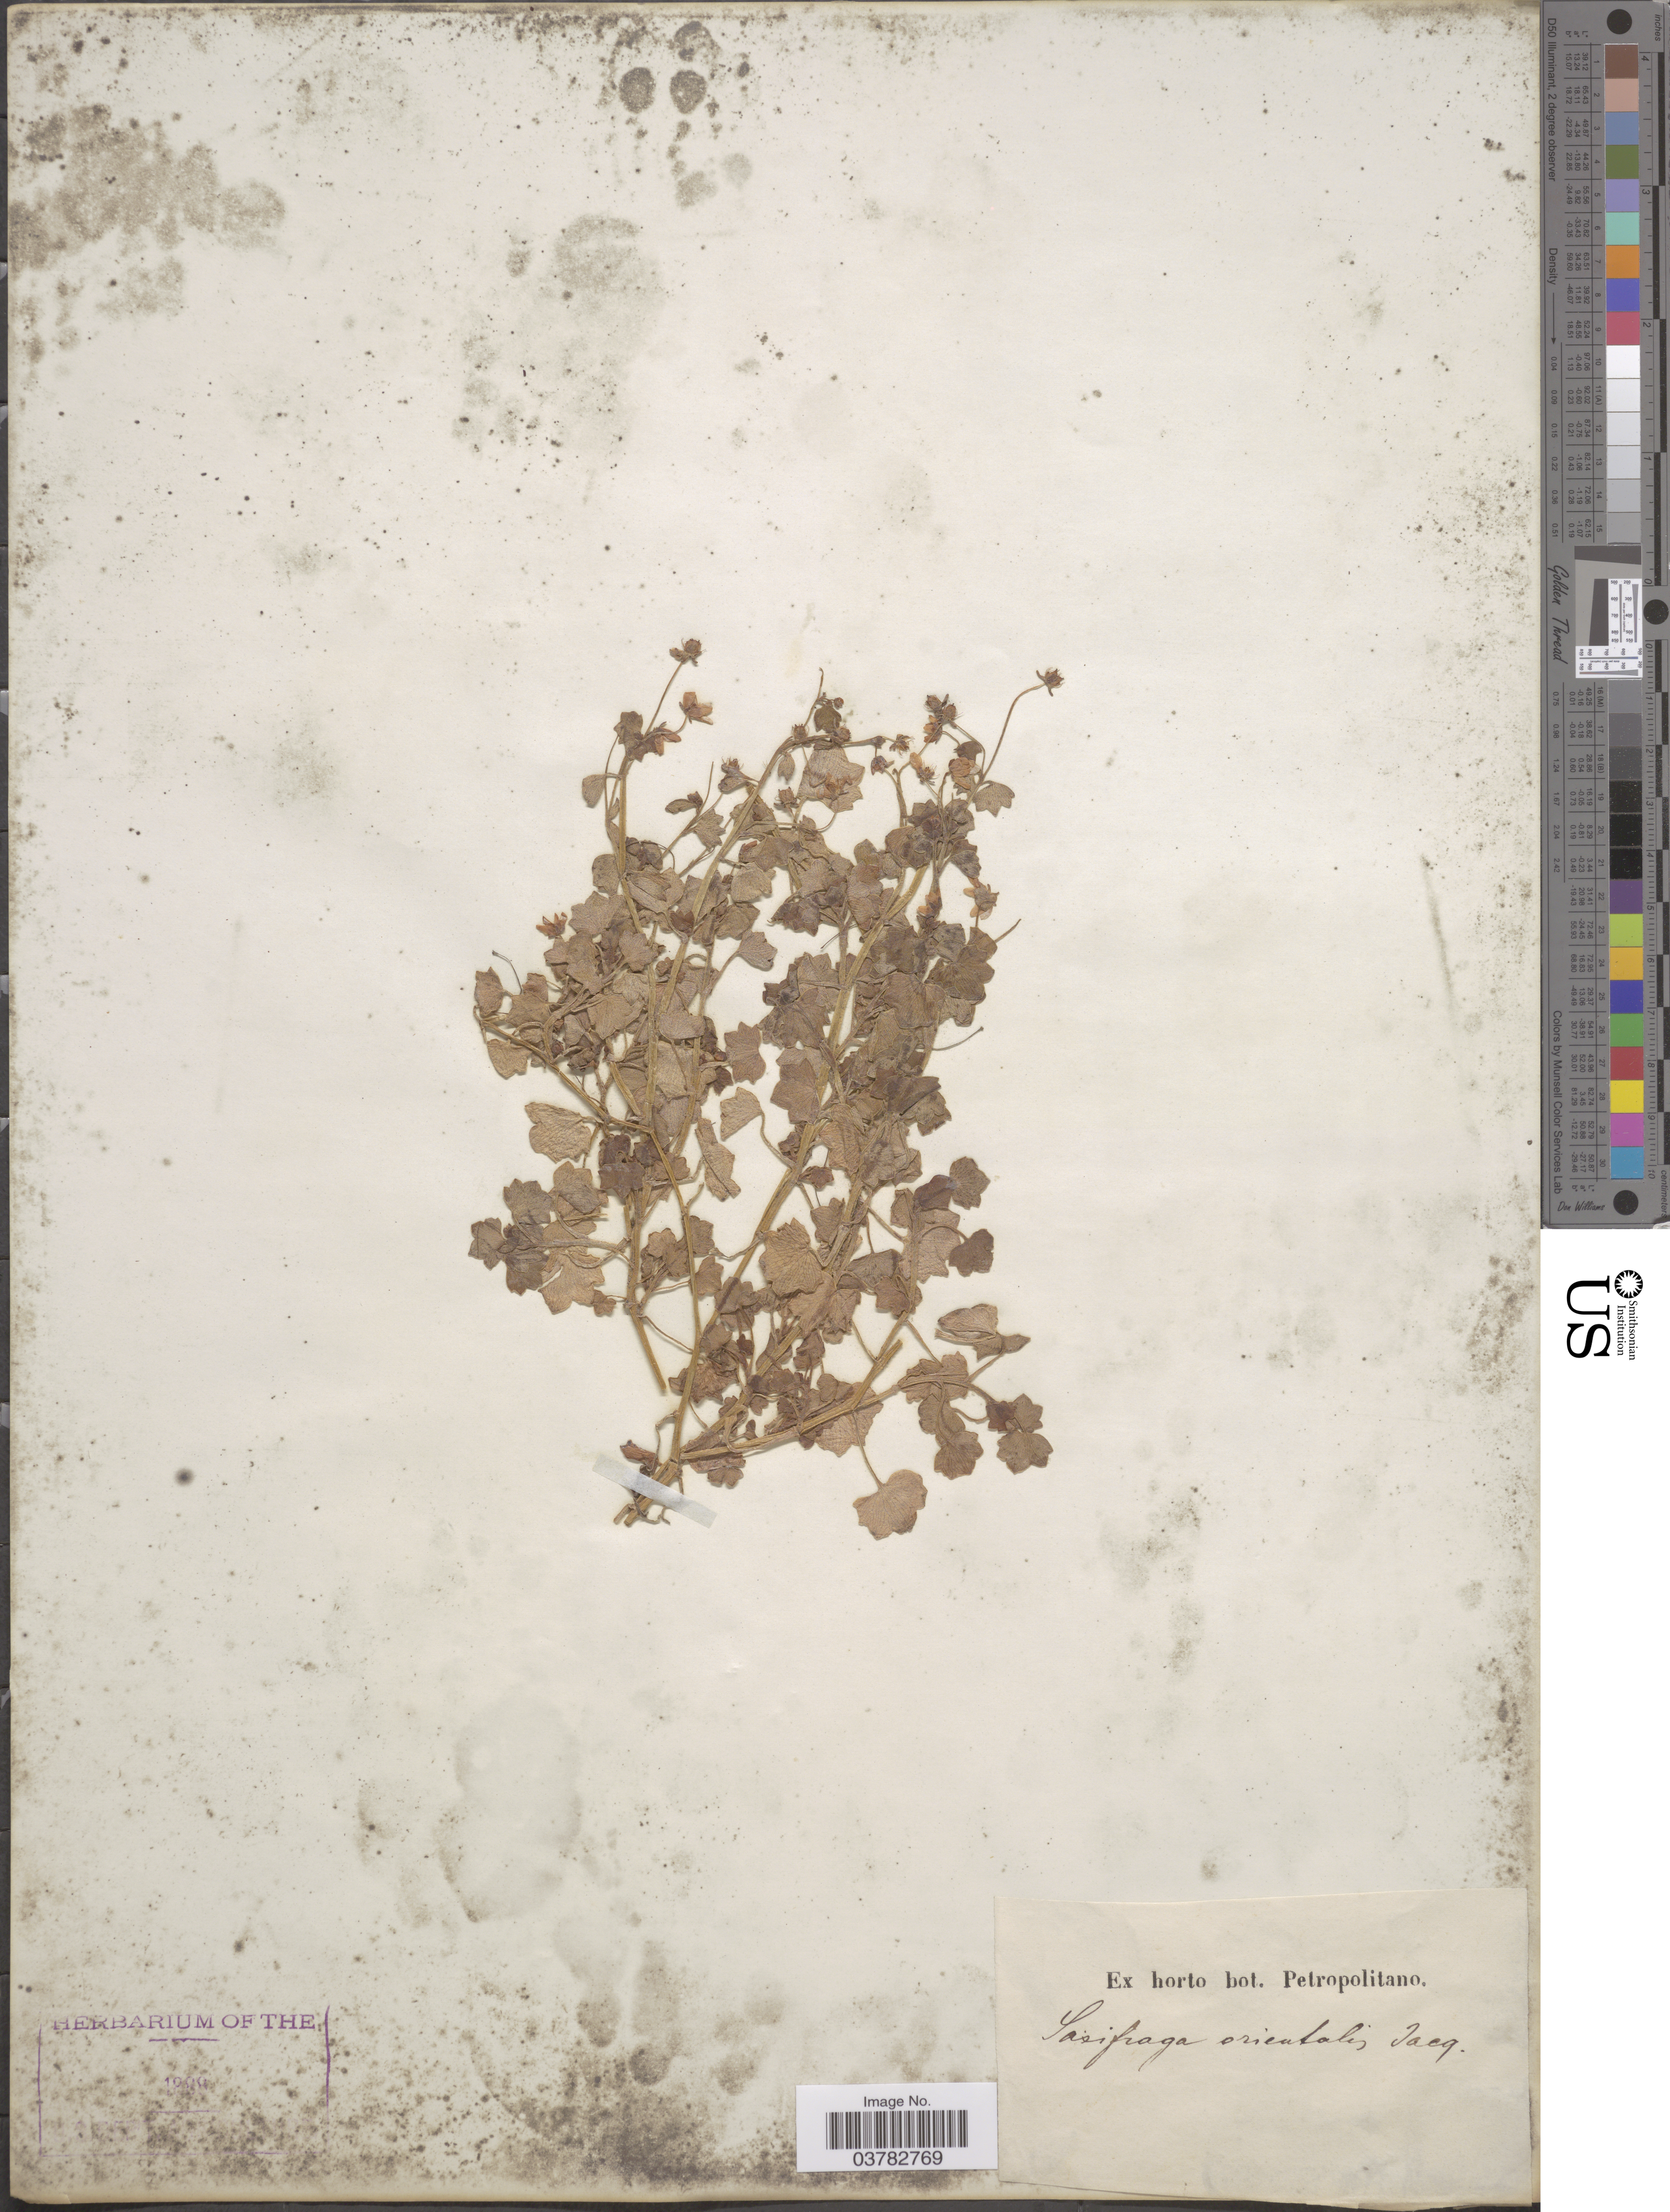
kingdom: Plantae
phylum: Tracheophyta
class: Magnoliopsida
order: Saxifragales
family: Saxifragaceae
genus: Saxifraga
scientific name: Saxifraga orientalis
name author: Jacq.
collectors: ex Horto Bot. Petropolitano